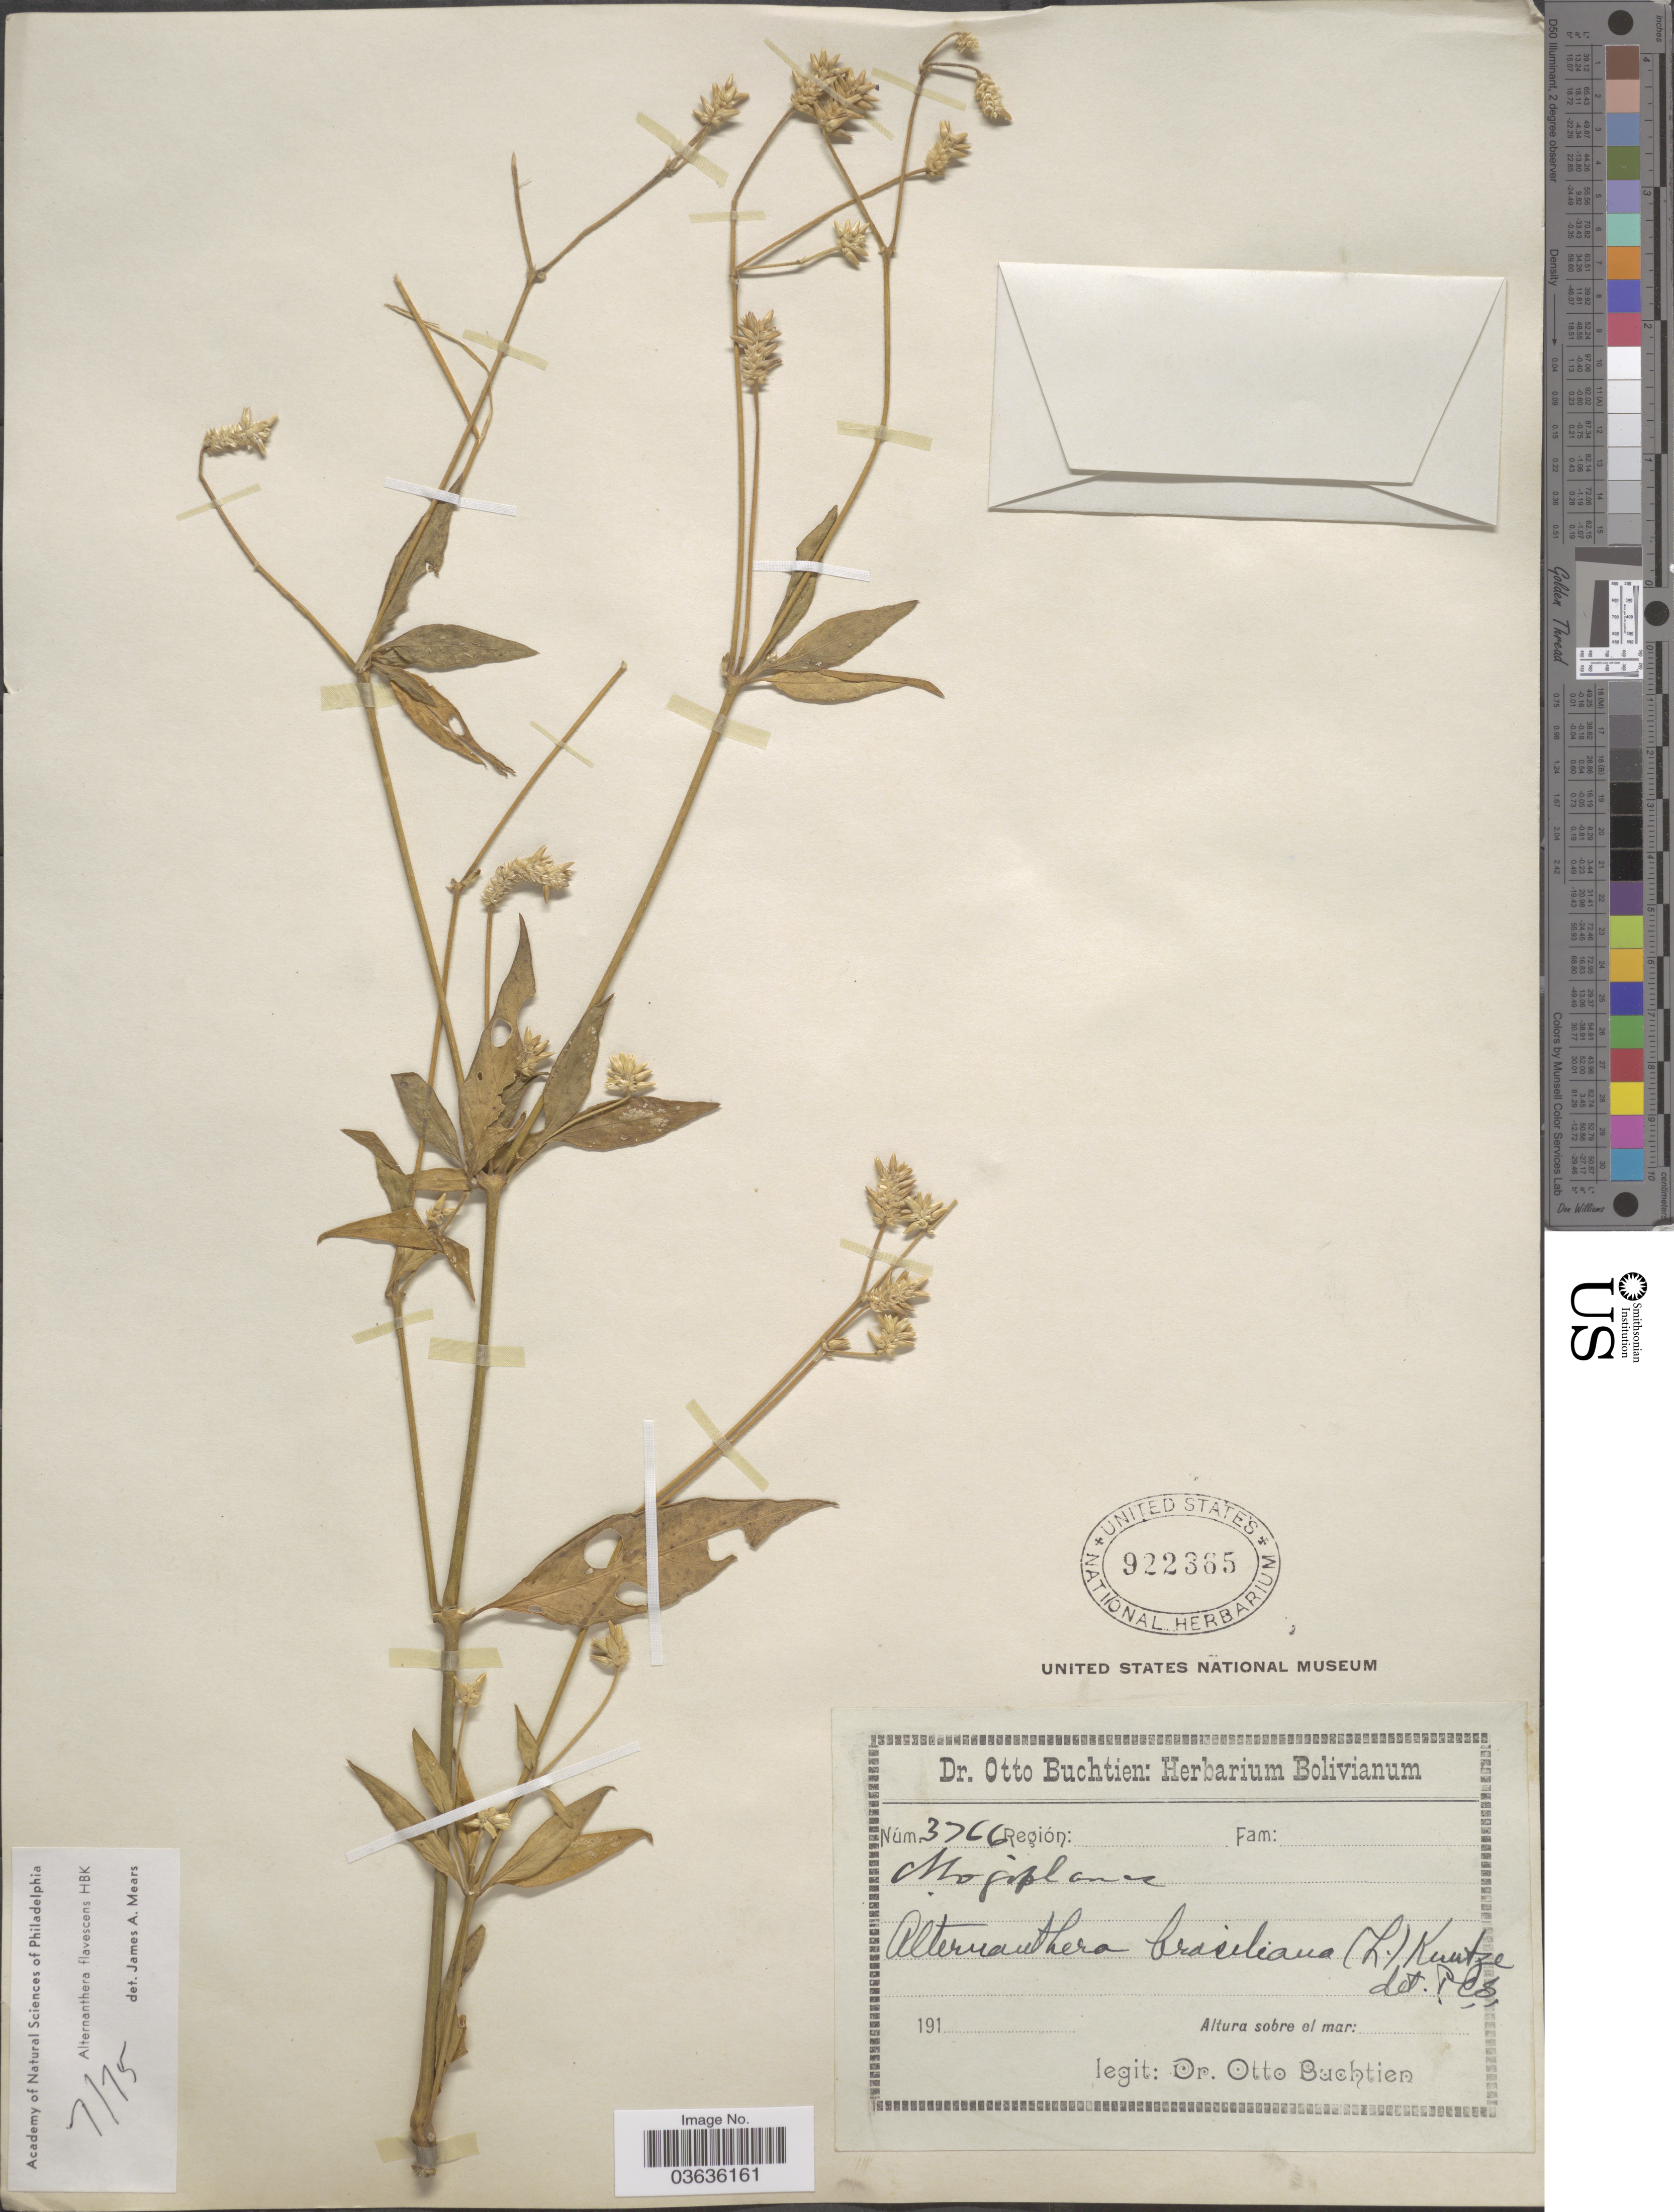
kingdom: Plantae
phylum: Tracheophyta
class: Magnoliopsida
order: Caryophyllales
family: Amaranthaceae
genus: Alternanthera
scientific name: Alternanthera flavescens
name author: Kunth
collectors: O. Buchtien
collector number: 3766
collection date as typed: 191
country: Bolivia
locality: Alternanthera.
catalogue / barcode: US 922365